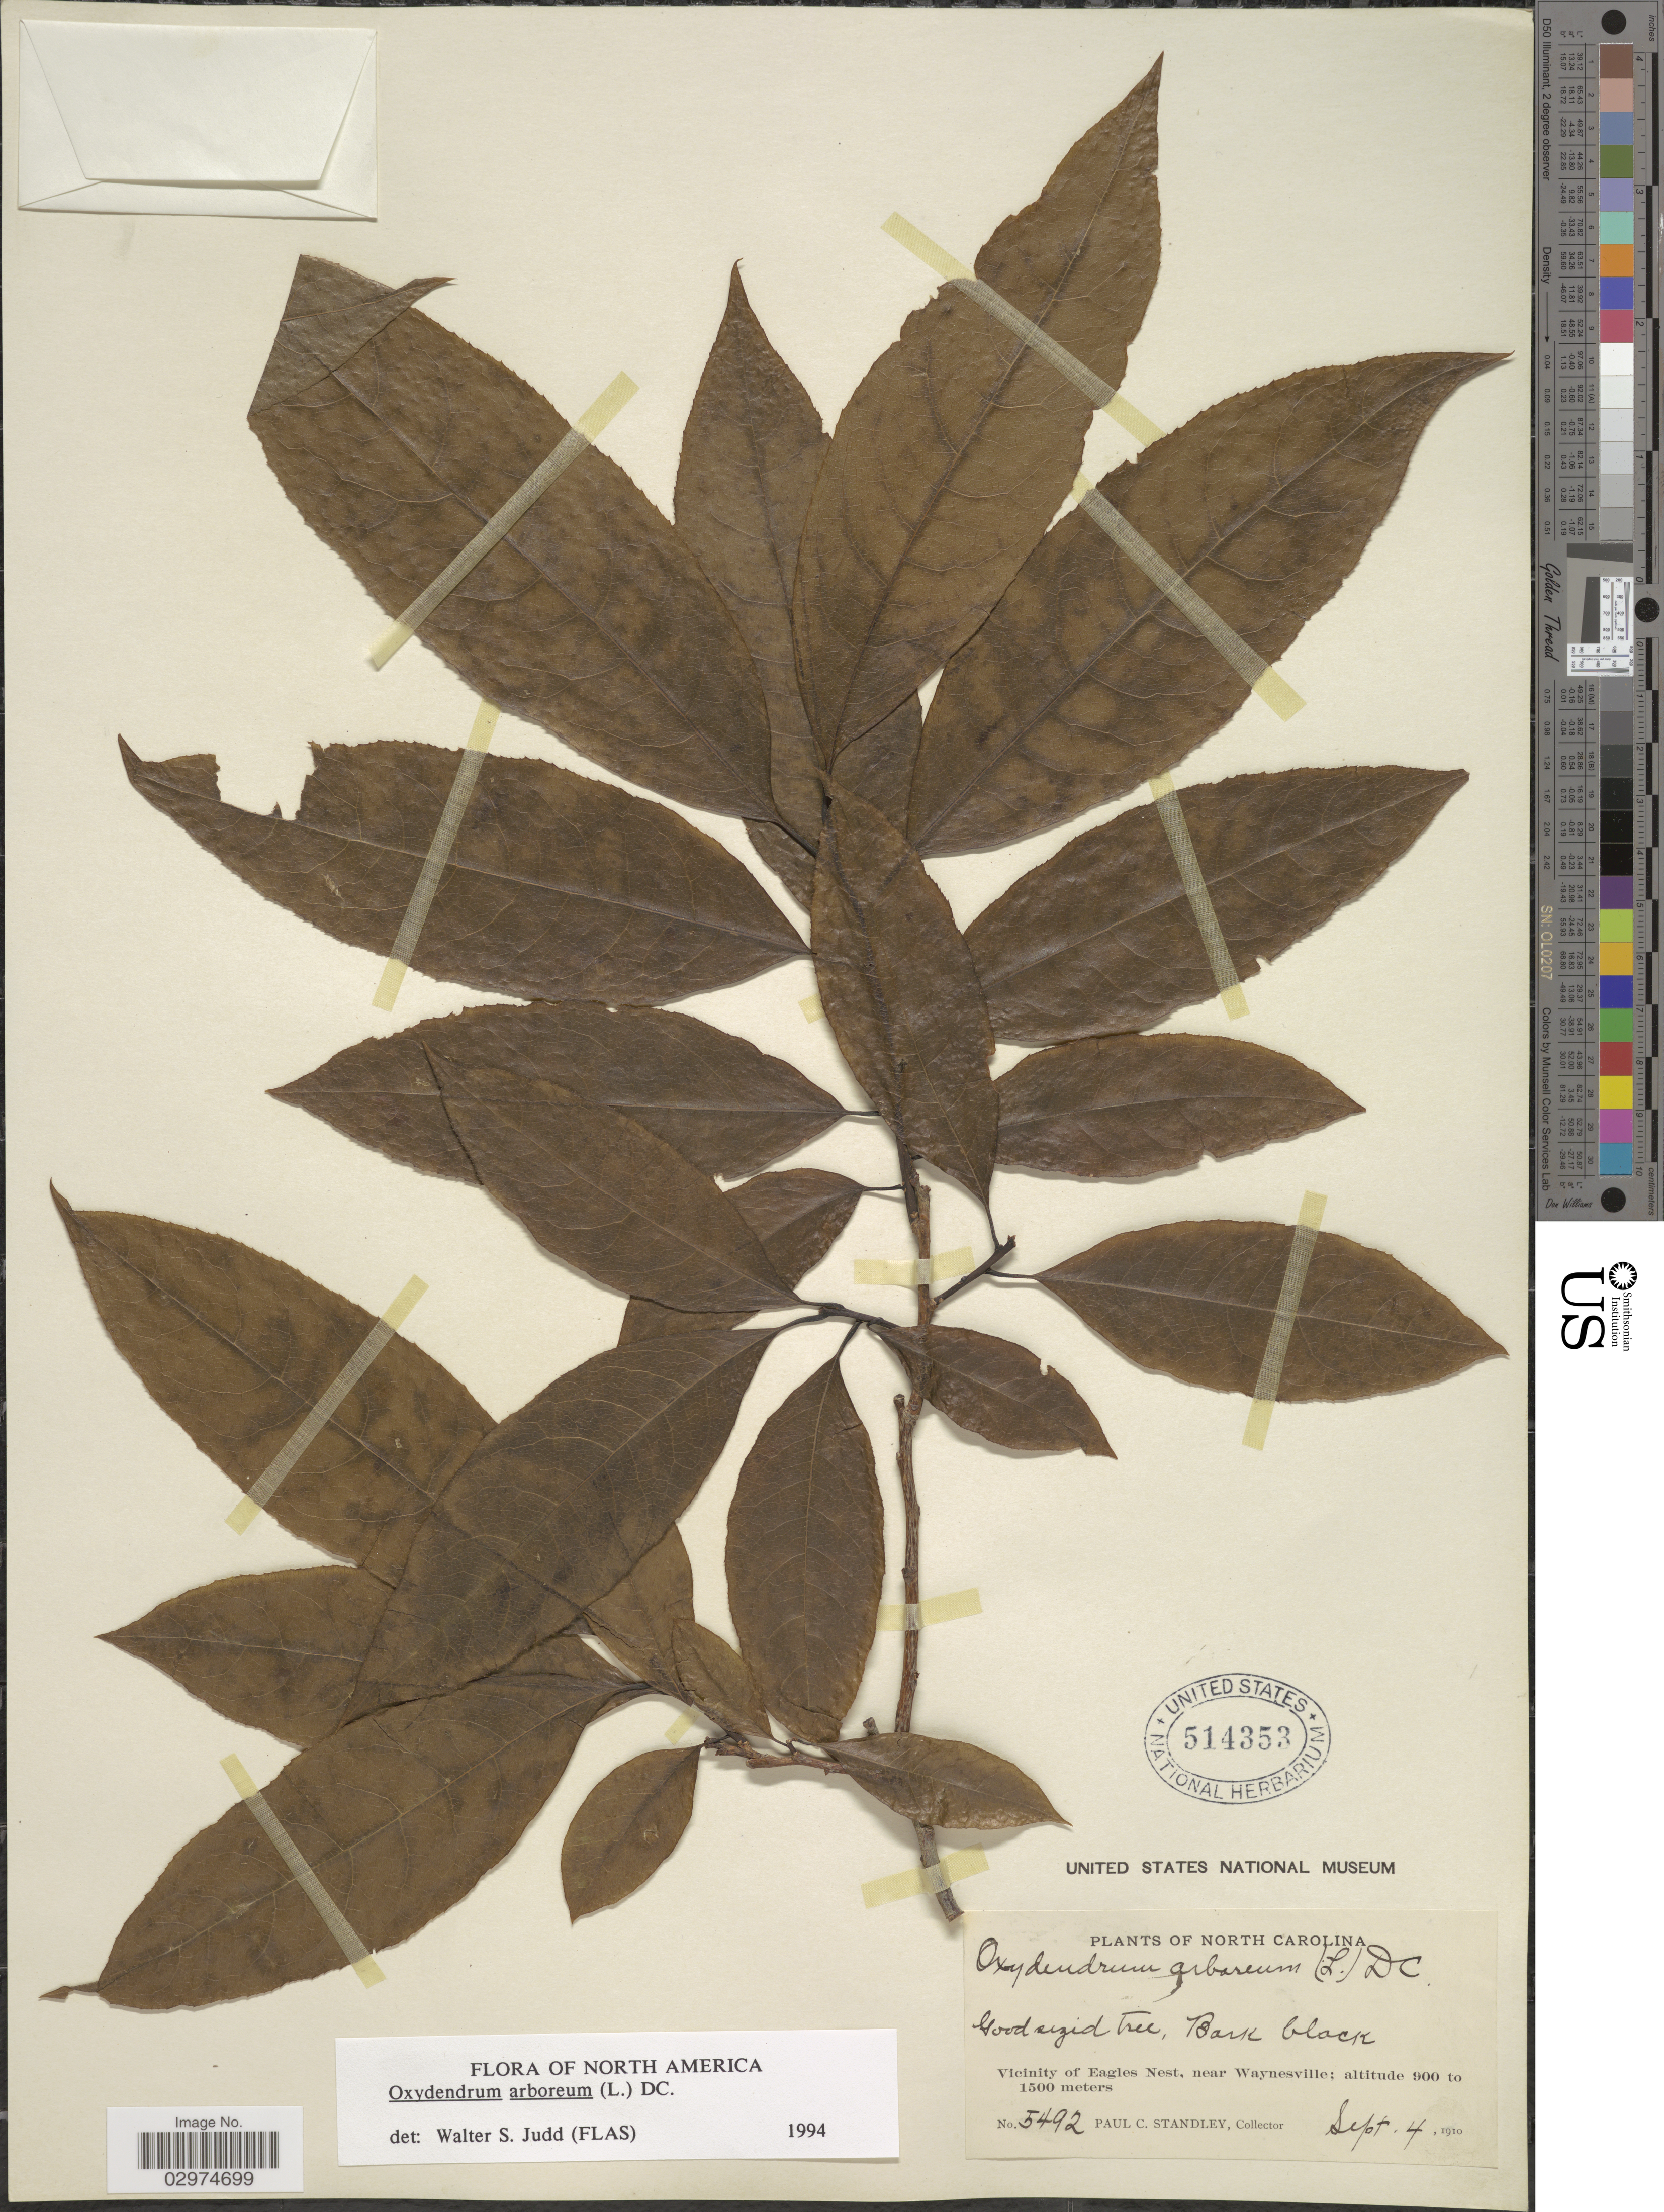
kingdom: Plantae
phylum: Tracheophyta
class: Magnoliopsida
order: Ericales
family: Ericaceae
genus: Oxydendrum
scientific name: Oxydendrum arboreum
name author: (L.) DC.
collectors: P. C. Standley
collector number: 5492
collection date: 1910-09-04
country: United States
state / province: North Carolina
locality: Bark block, Vicinity of Eagles Nest, near Waynesville.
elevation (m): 900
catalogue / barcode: US 514353